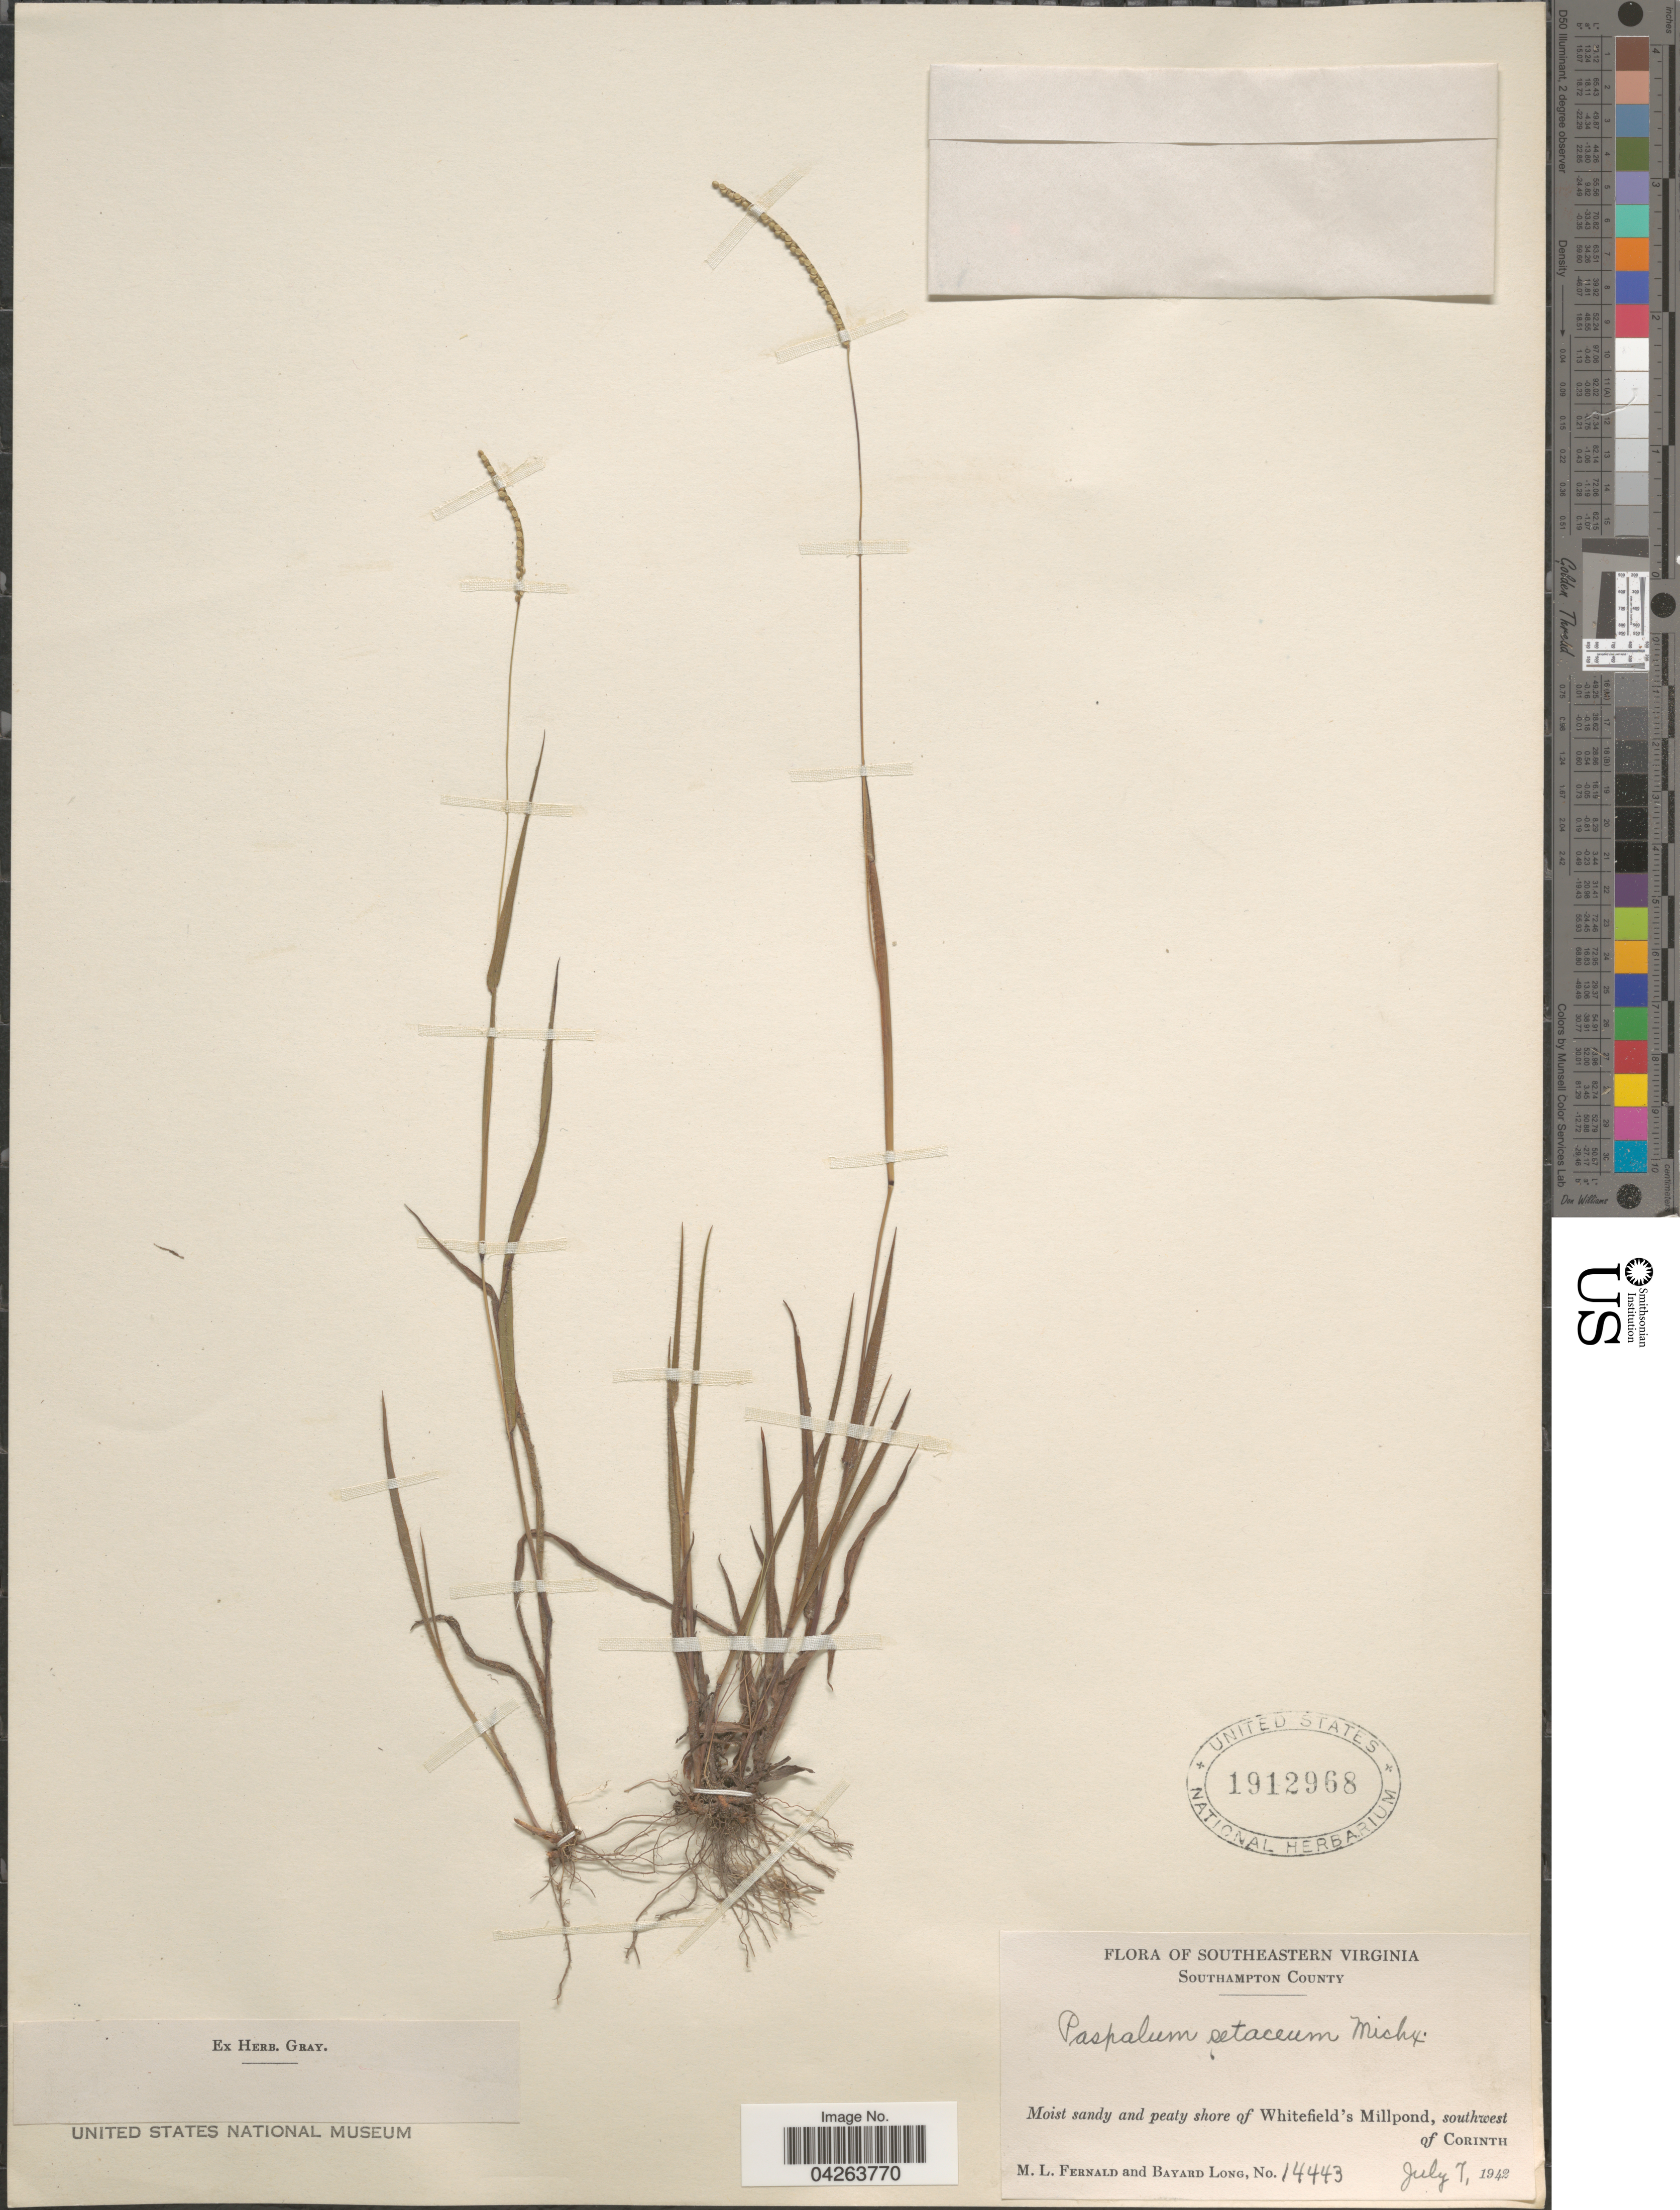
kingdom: Plantae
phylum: Tracheophyta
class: Liliopsida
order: Poales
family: Poaceae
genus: Paspalum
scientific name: Paspalum setaceum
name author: Michx.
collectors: M. L. Fernald & B. Long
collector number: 14443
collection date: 1942-07-07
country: United States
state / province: Virginia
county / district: Southampton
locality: Southeastern Virginia. Southampton County. Moist sandy and peaty shore of Whitefield's Millpond, southwest of Corinth.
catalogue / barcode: US 1912968